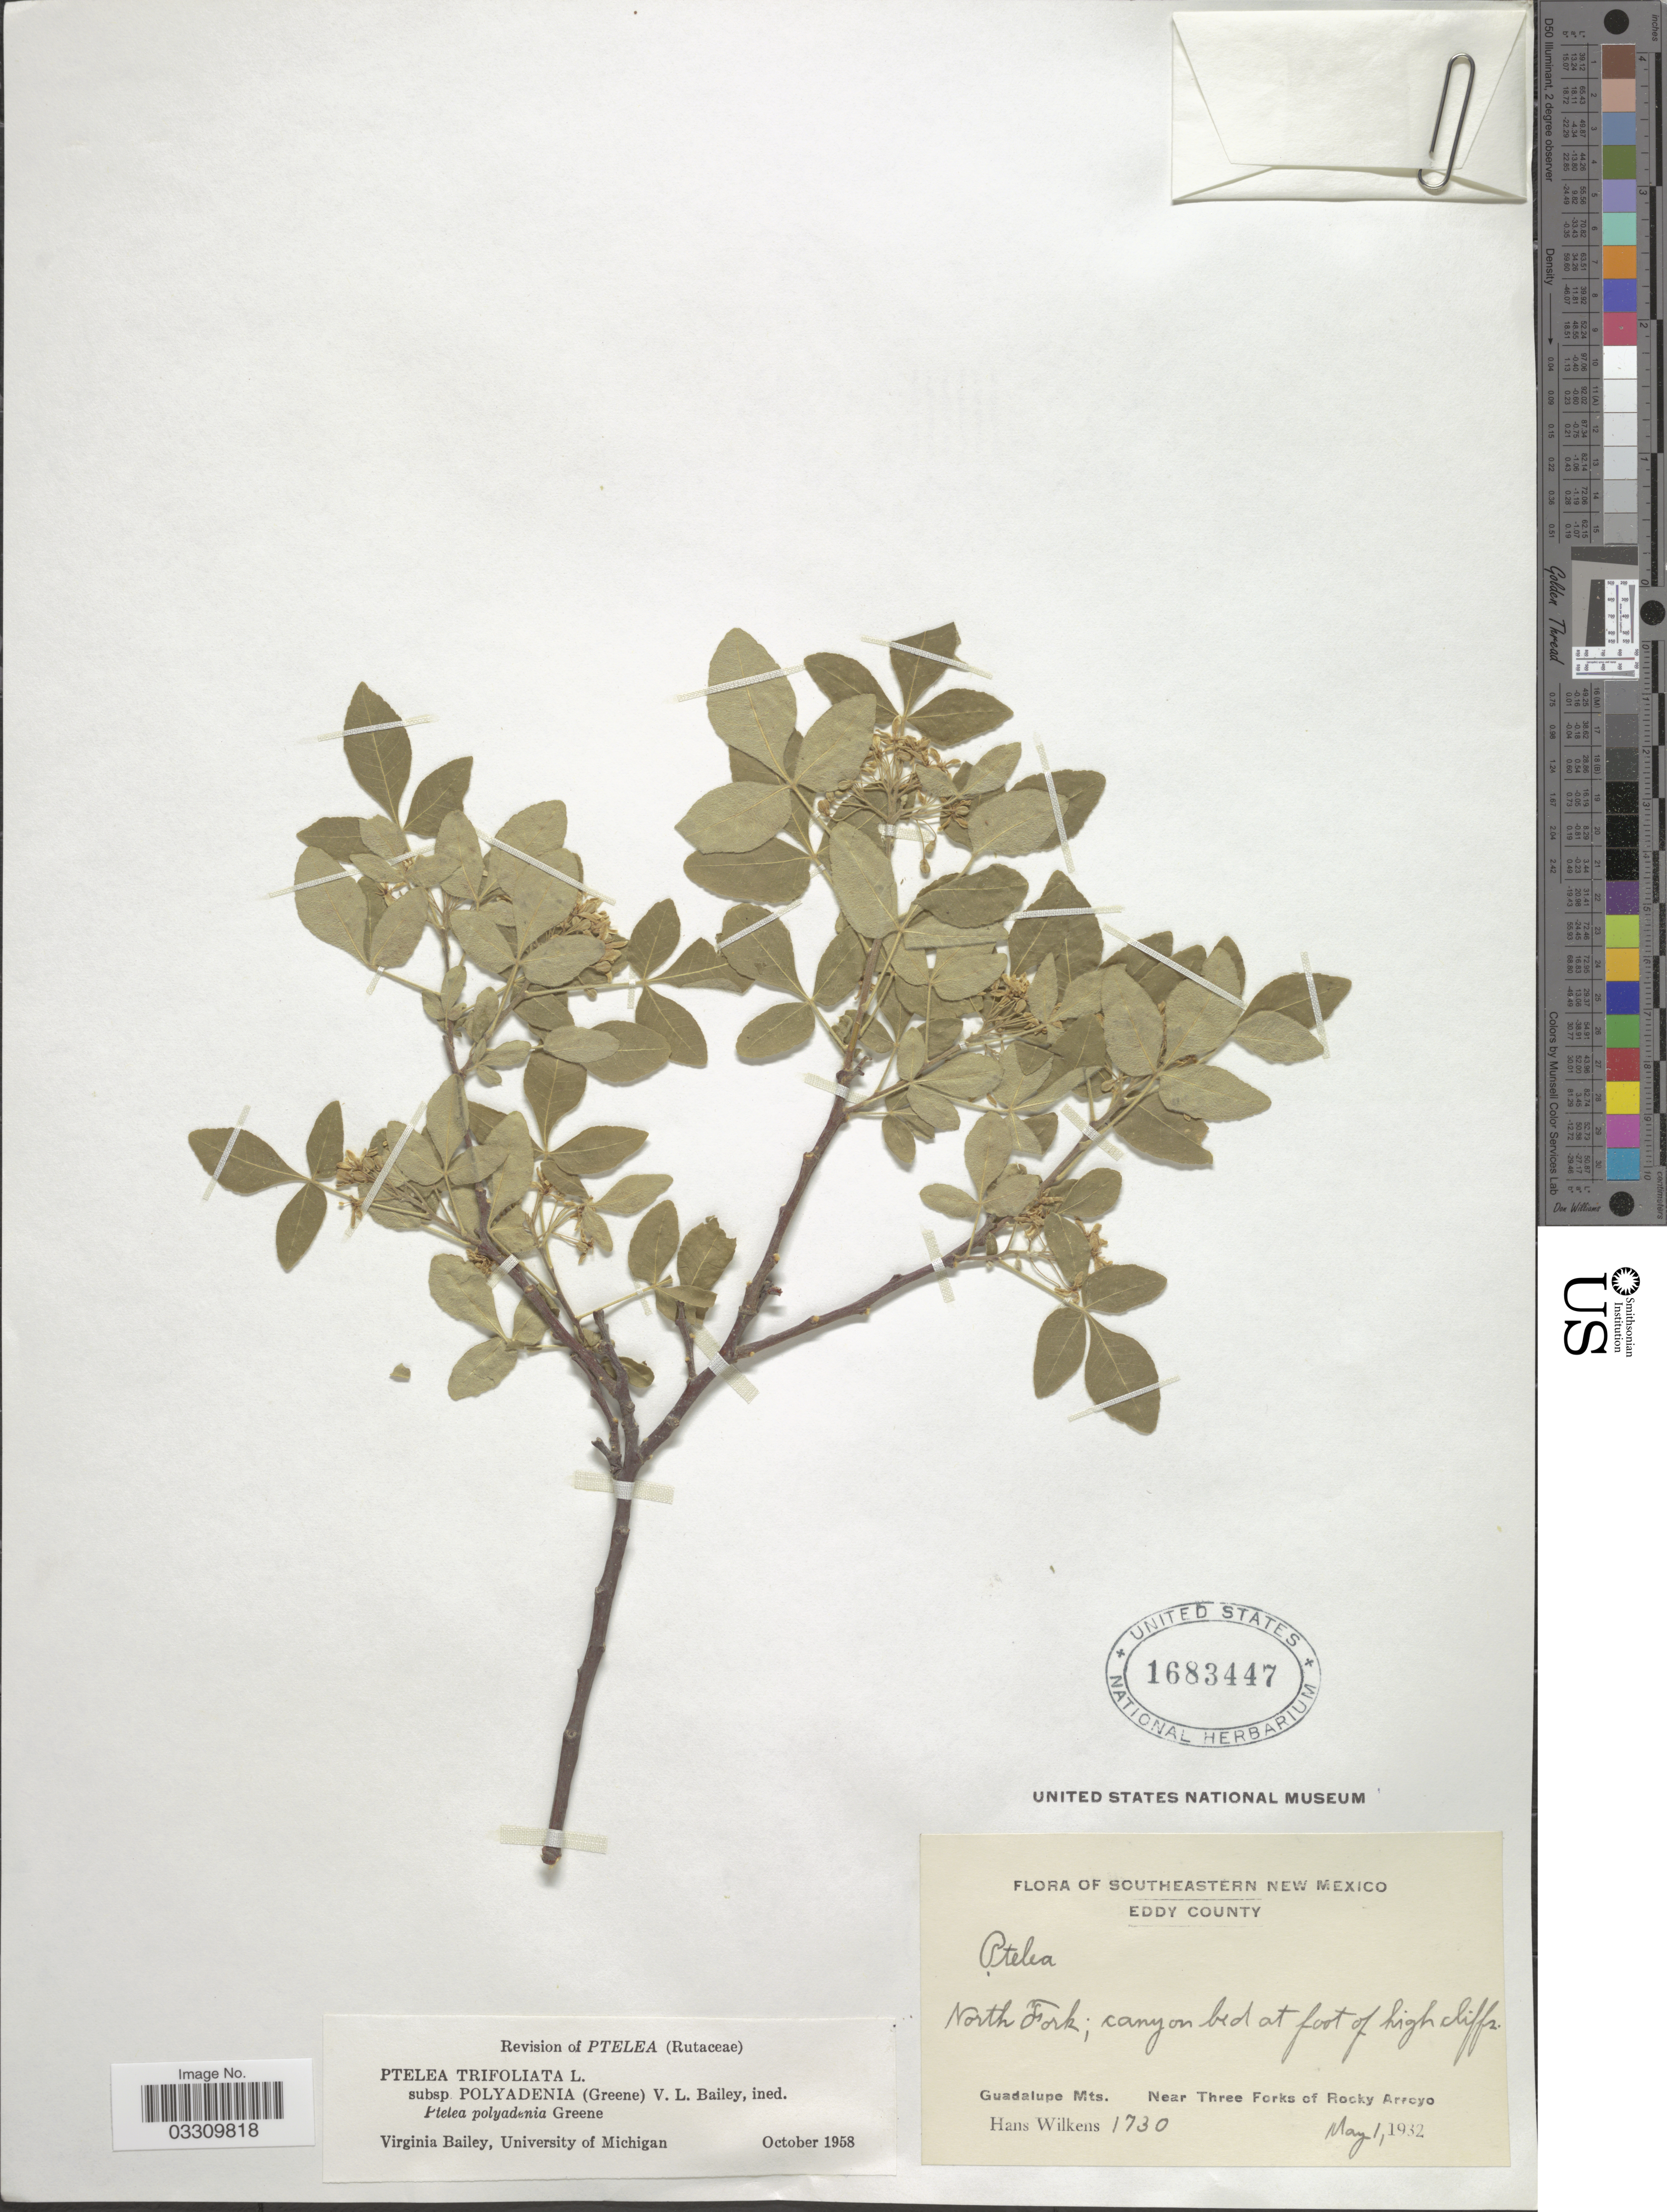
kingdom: Plantae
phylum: Tracheophyta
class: Magnoliopsida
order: Sapindales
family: Rutaceae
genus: Ptelea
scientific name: Ptelea trifoliata subsp. polyadenia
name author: (Greene) V. L. Bailey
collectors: H. Wilkens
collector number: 1730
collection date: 1932-05-01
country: United States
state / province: New Mexico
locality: Southeastern New Mexico. Eddy County. North Fork. Guadalupe Mts. Near Three Forks of Rocky Arroyo.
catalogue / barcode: US 1683447